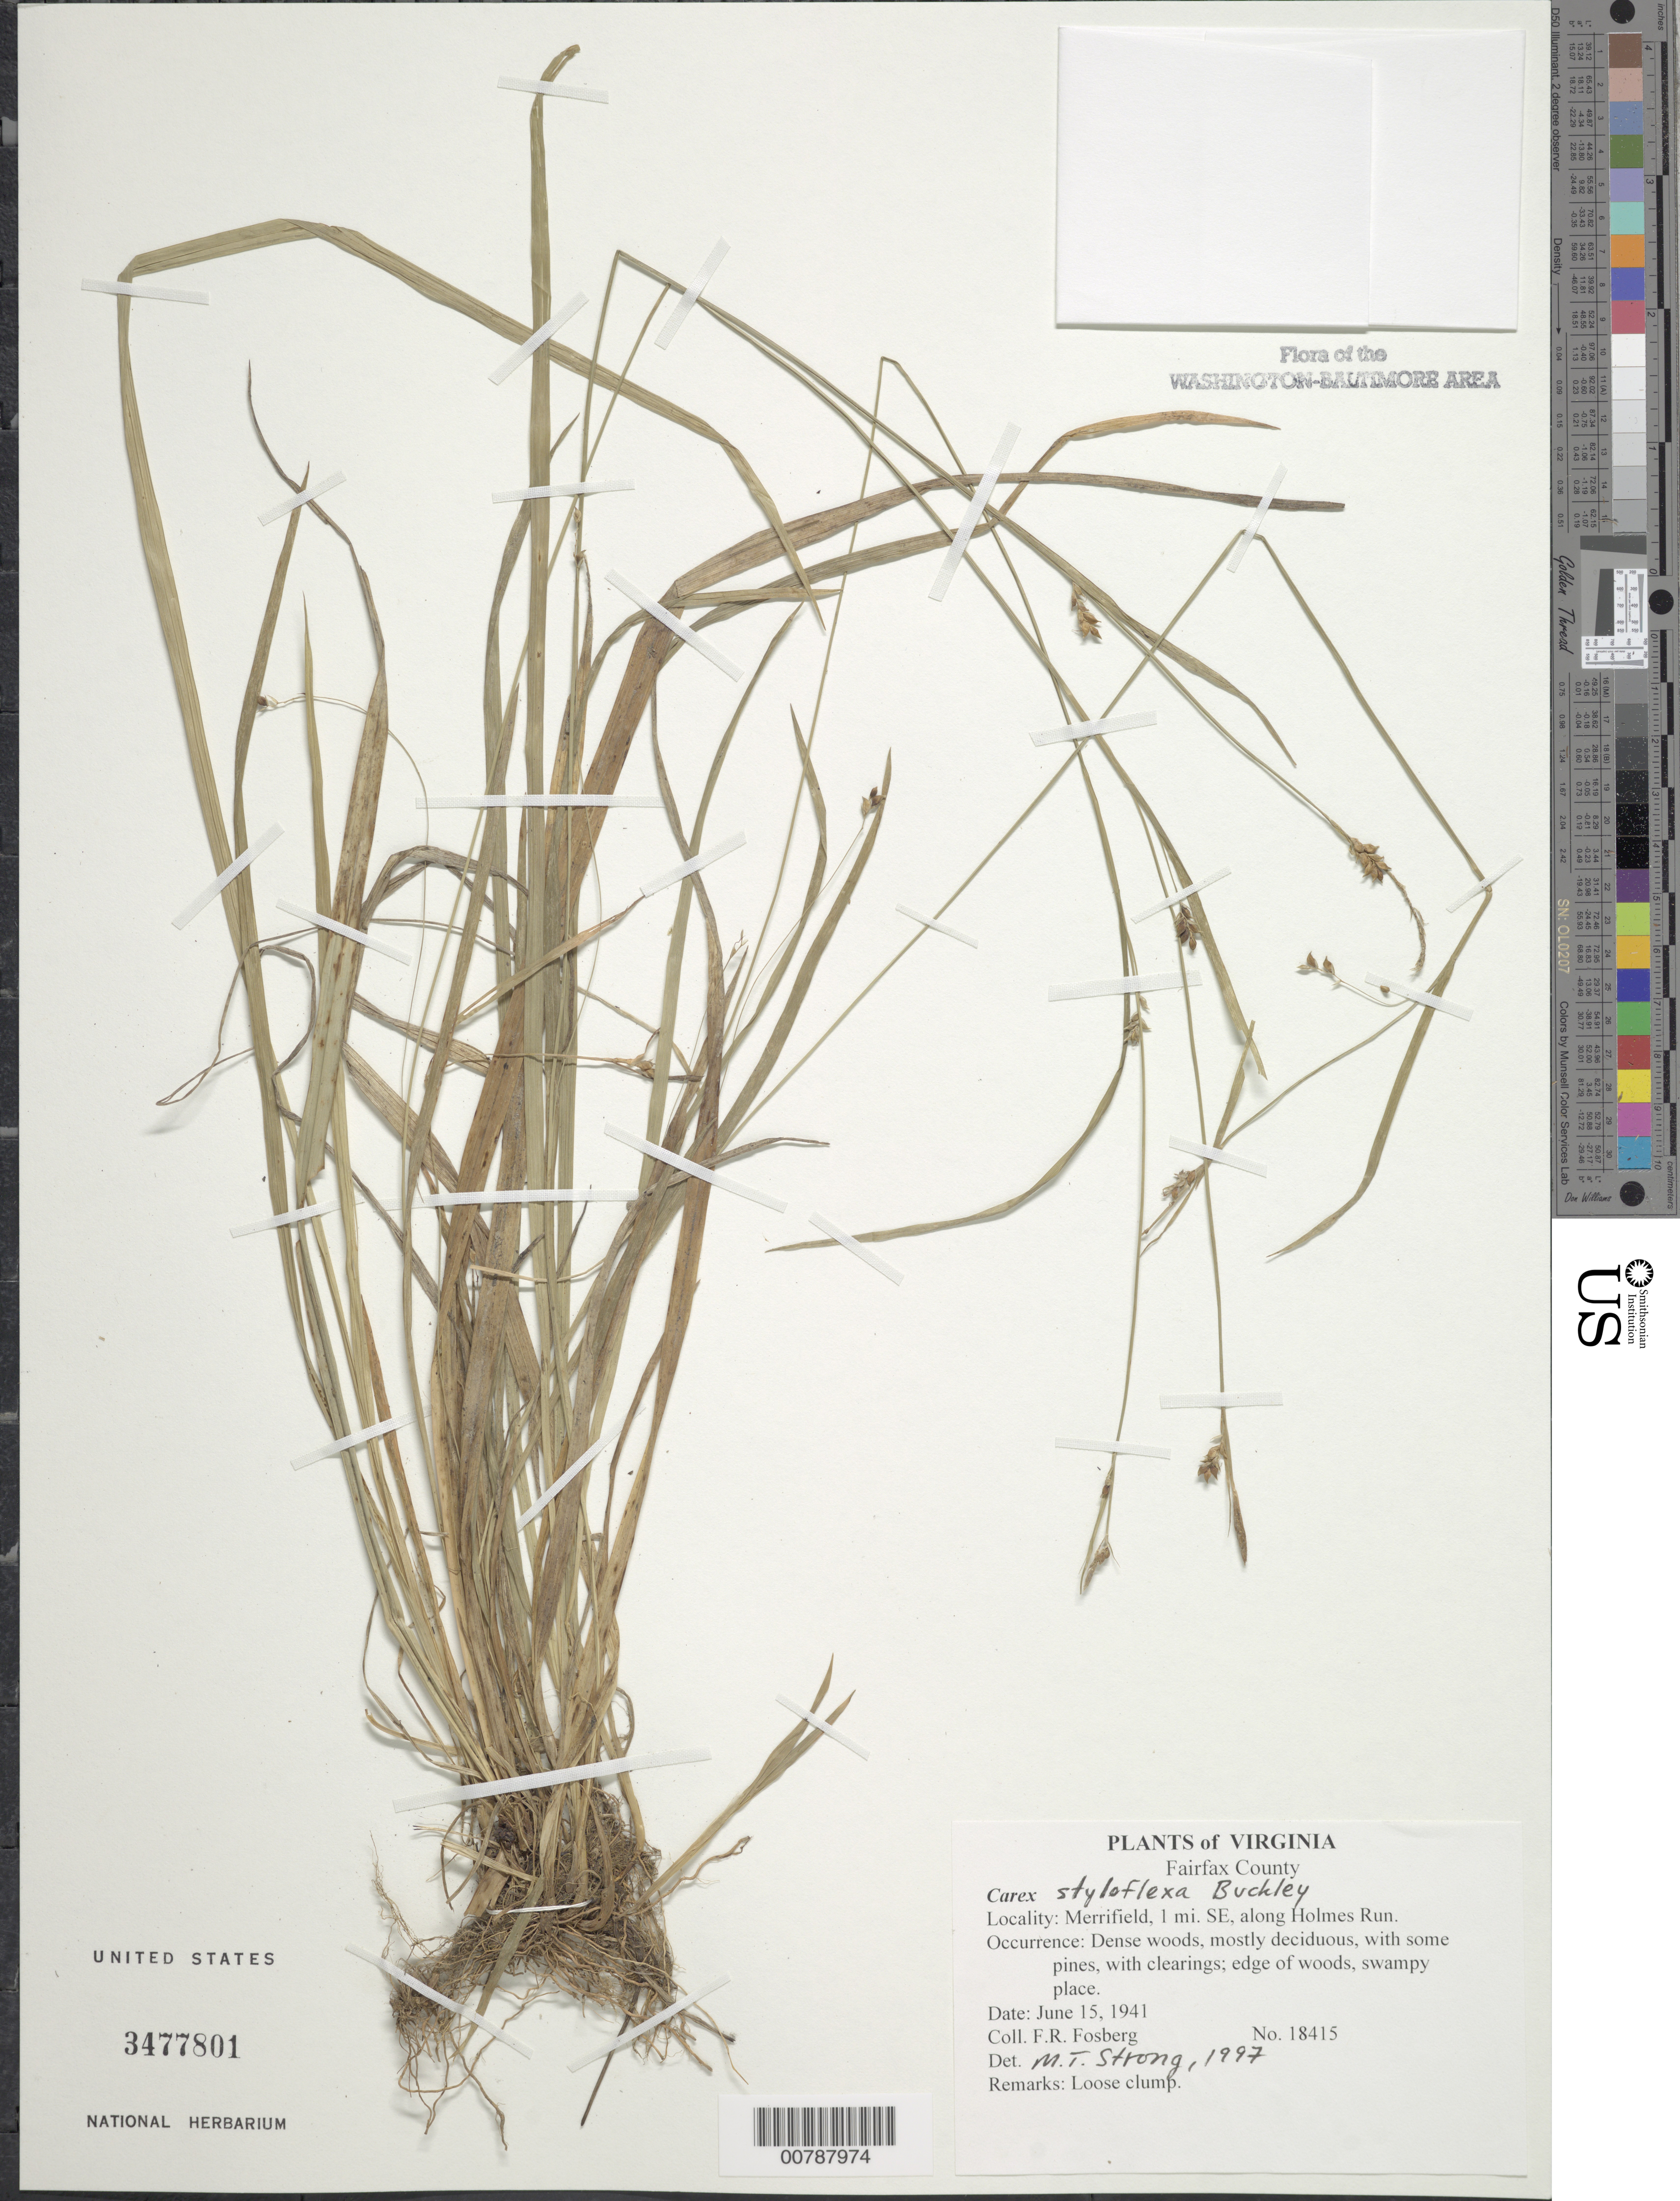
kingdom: Plantae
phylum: Tracheophyta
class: Liliopsida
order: Poales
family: Cyperaceae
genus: Carex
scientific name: Carex styloflexa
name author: Buckley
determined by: Strong, M. T., (US), Smithsonian Institution - National Museum of Natural History (UNITED STATES)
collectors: F. R. Fosberg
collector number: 18415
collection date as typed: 15 Jun 1941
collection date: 1941-06-15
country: United States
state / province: Virginia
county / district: Fairfax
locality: Merrifield, 1 mi. SE, along Holmes Run.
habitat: Dense woods, mostly deciduous, with some pines, with clearings; wet swaly meadow cleared in woods.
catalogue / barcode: US 3477801